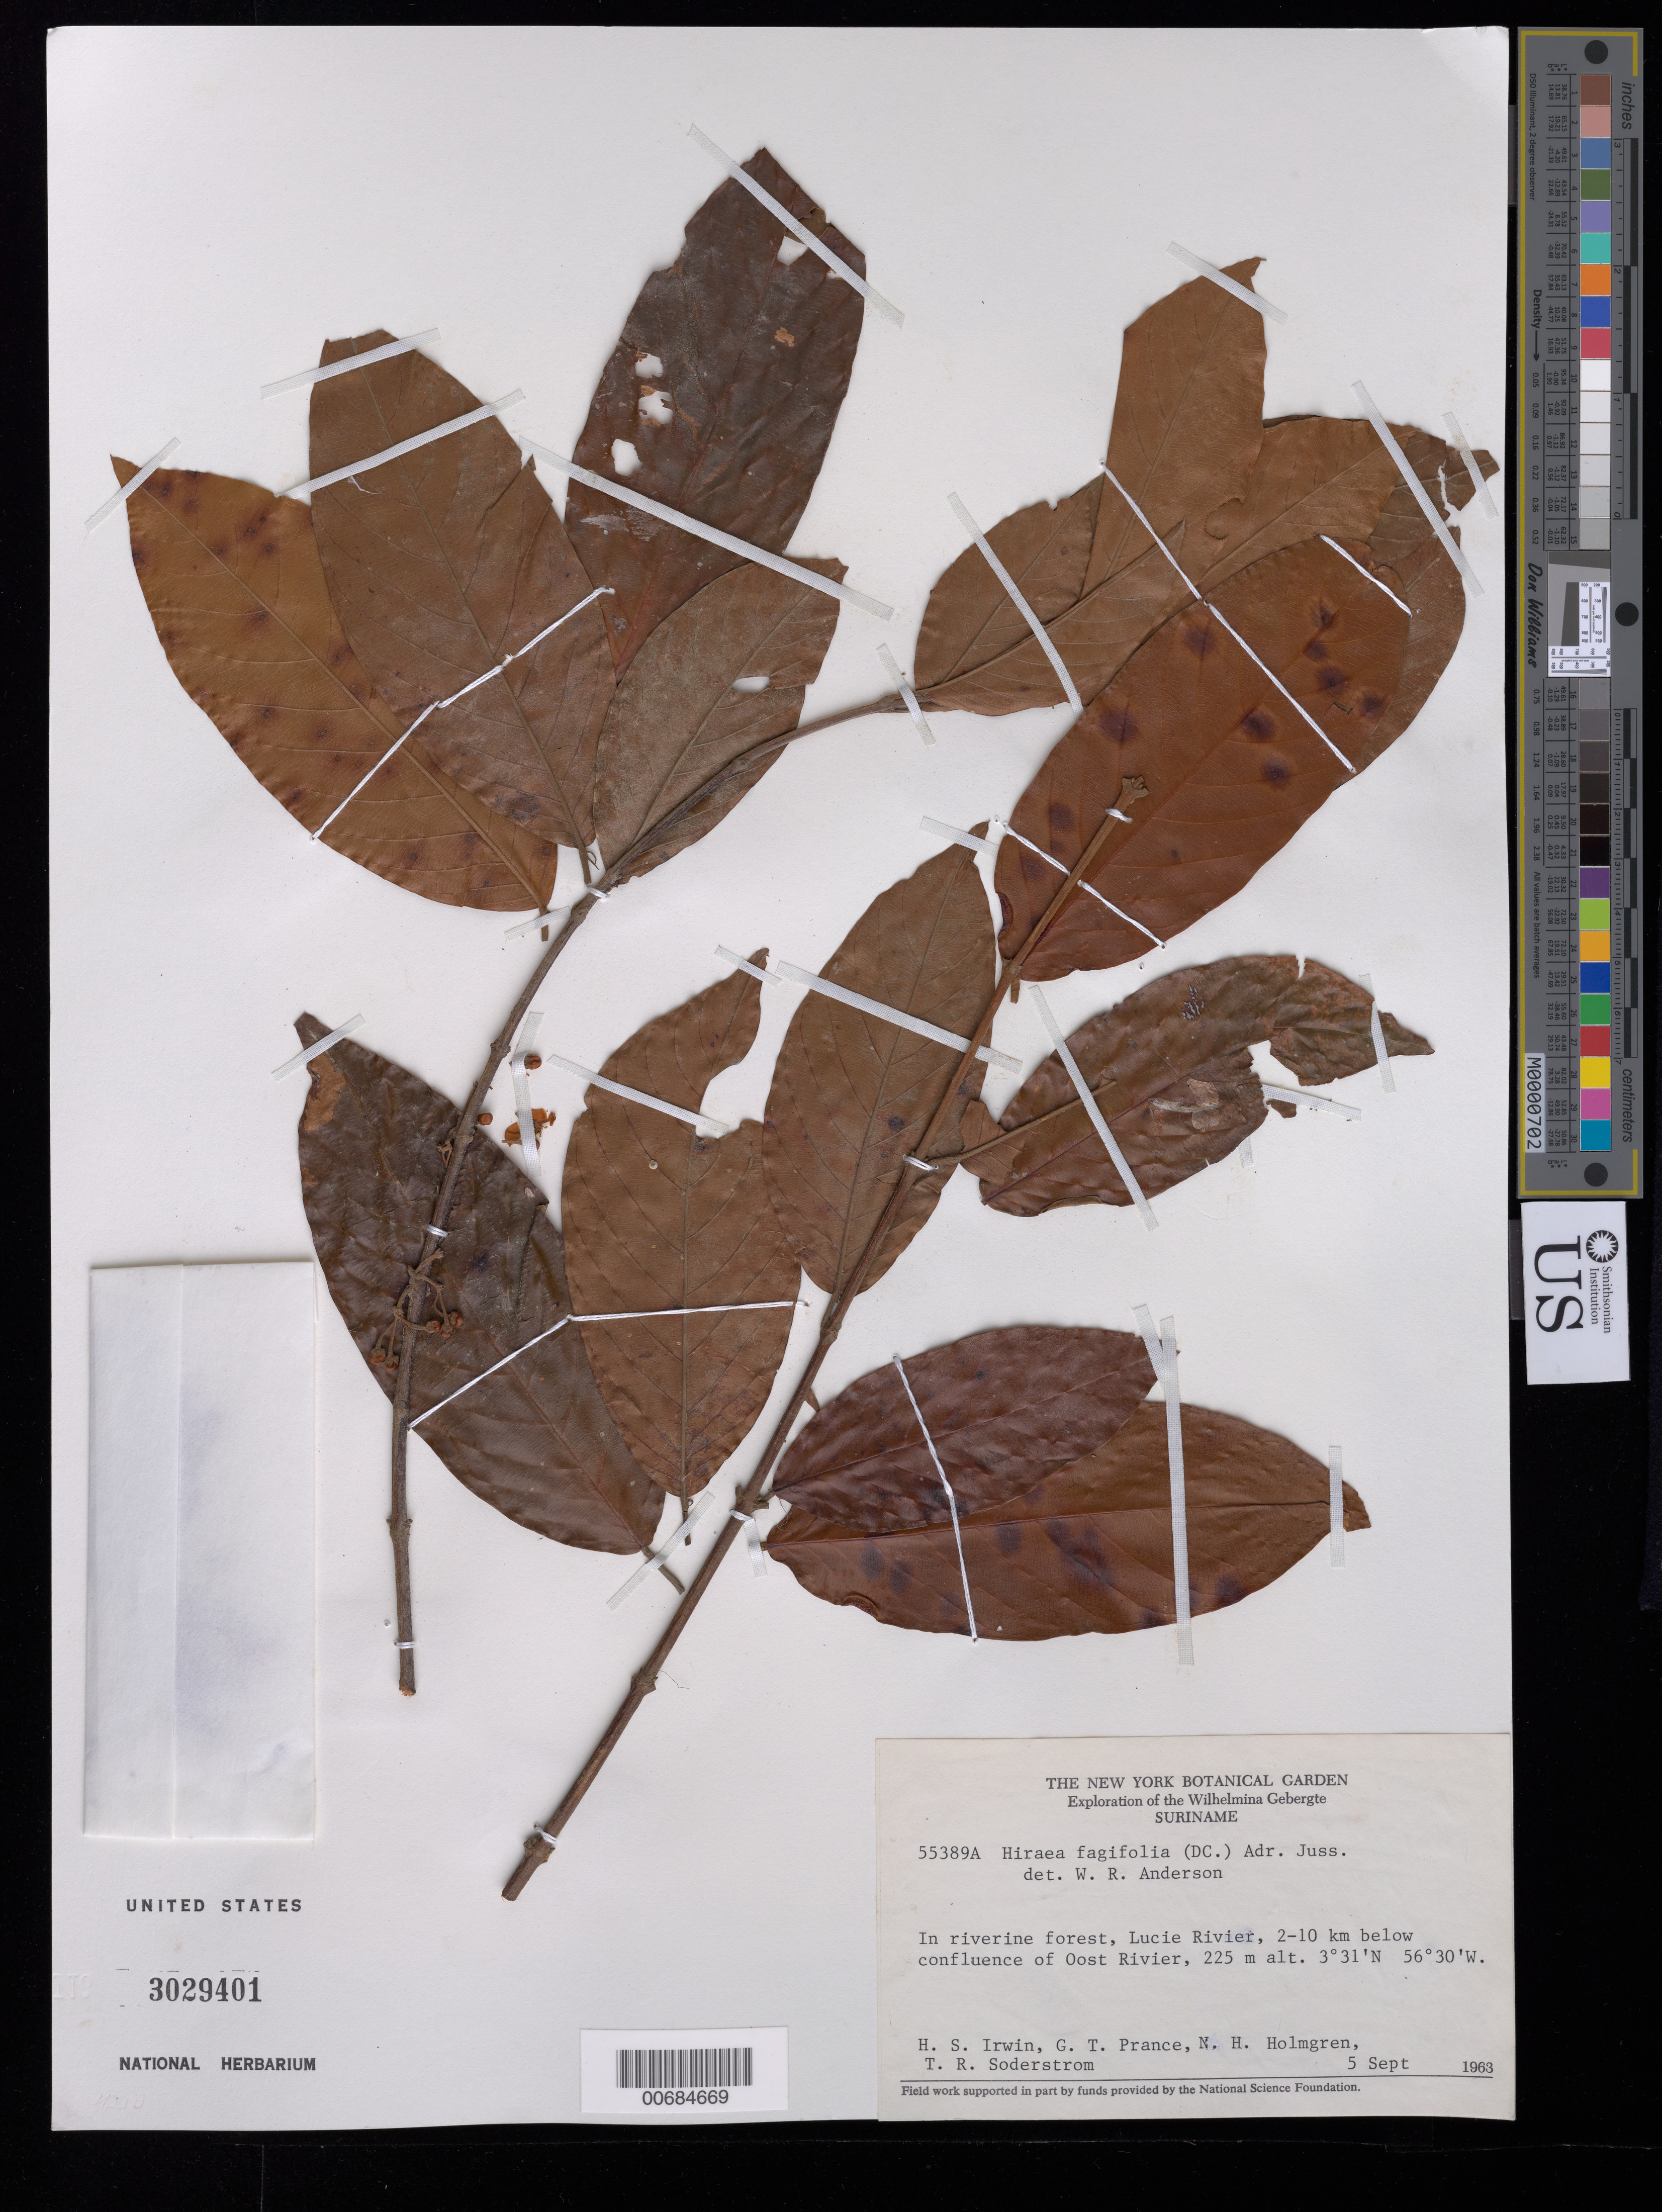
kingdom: Plantae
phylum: Tracheophyta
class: Magnoliopsida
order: Malpighiales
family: Malpighiaceae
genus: Hiraea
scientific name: Hiraea fagifolia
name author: (DC.) A. Juss.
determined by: Anderson, W. R., (MICH), University of Michigan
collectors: H. Irwin, G. T. Prance, T. R. Soderstrom & N. H. Holmgren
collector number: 55389 a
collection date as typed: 5-Sep-63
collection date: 1963-09-05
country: Suriname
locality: Lucie R., 2-10 km below confl. with Oost R., Wilhelmina Gebergte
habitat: Riverine forest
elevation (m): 225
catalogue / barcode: US 3029401